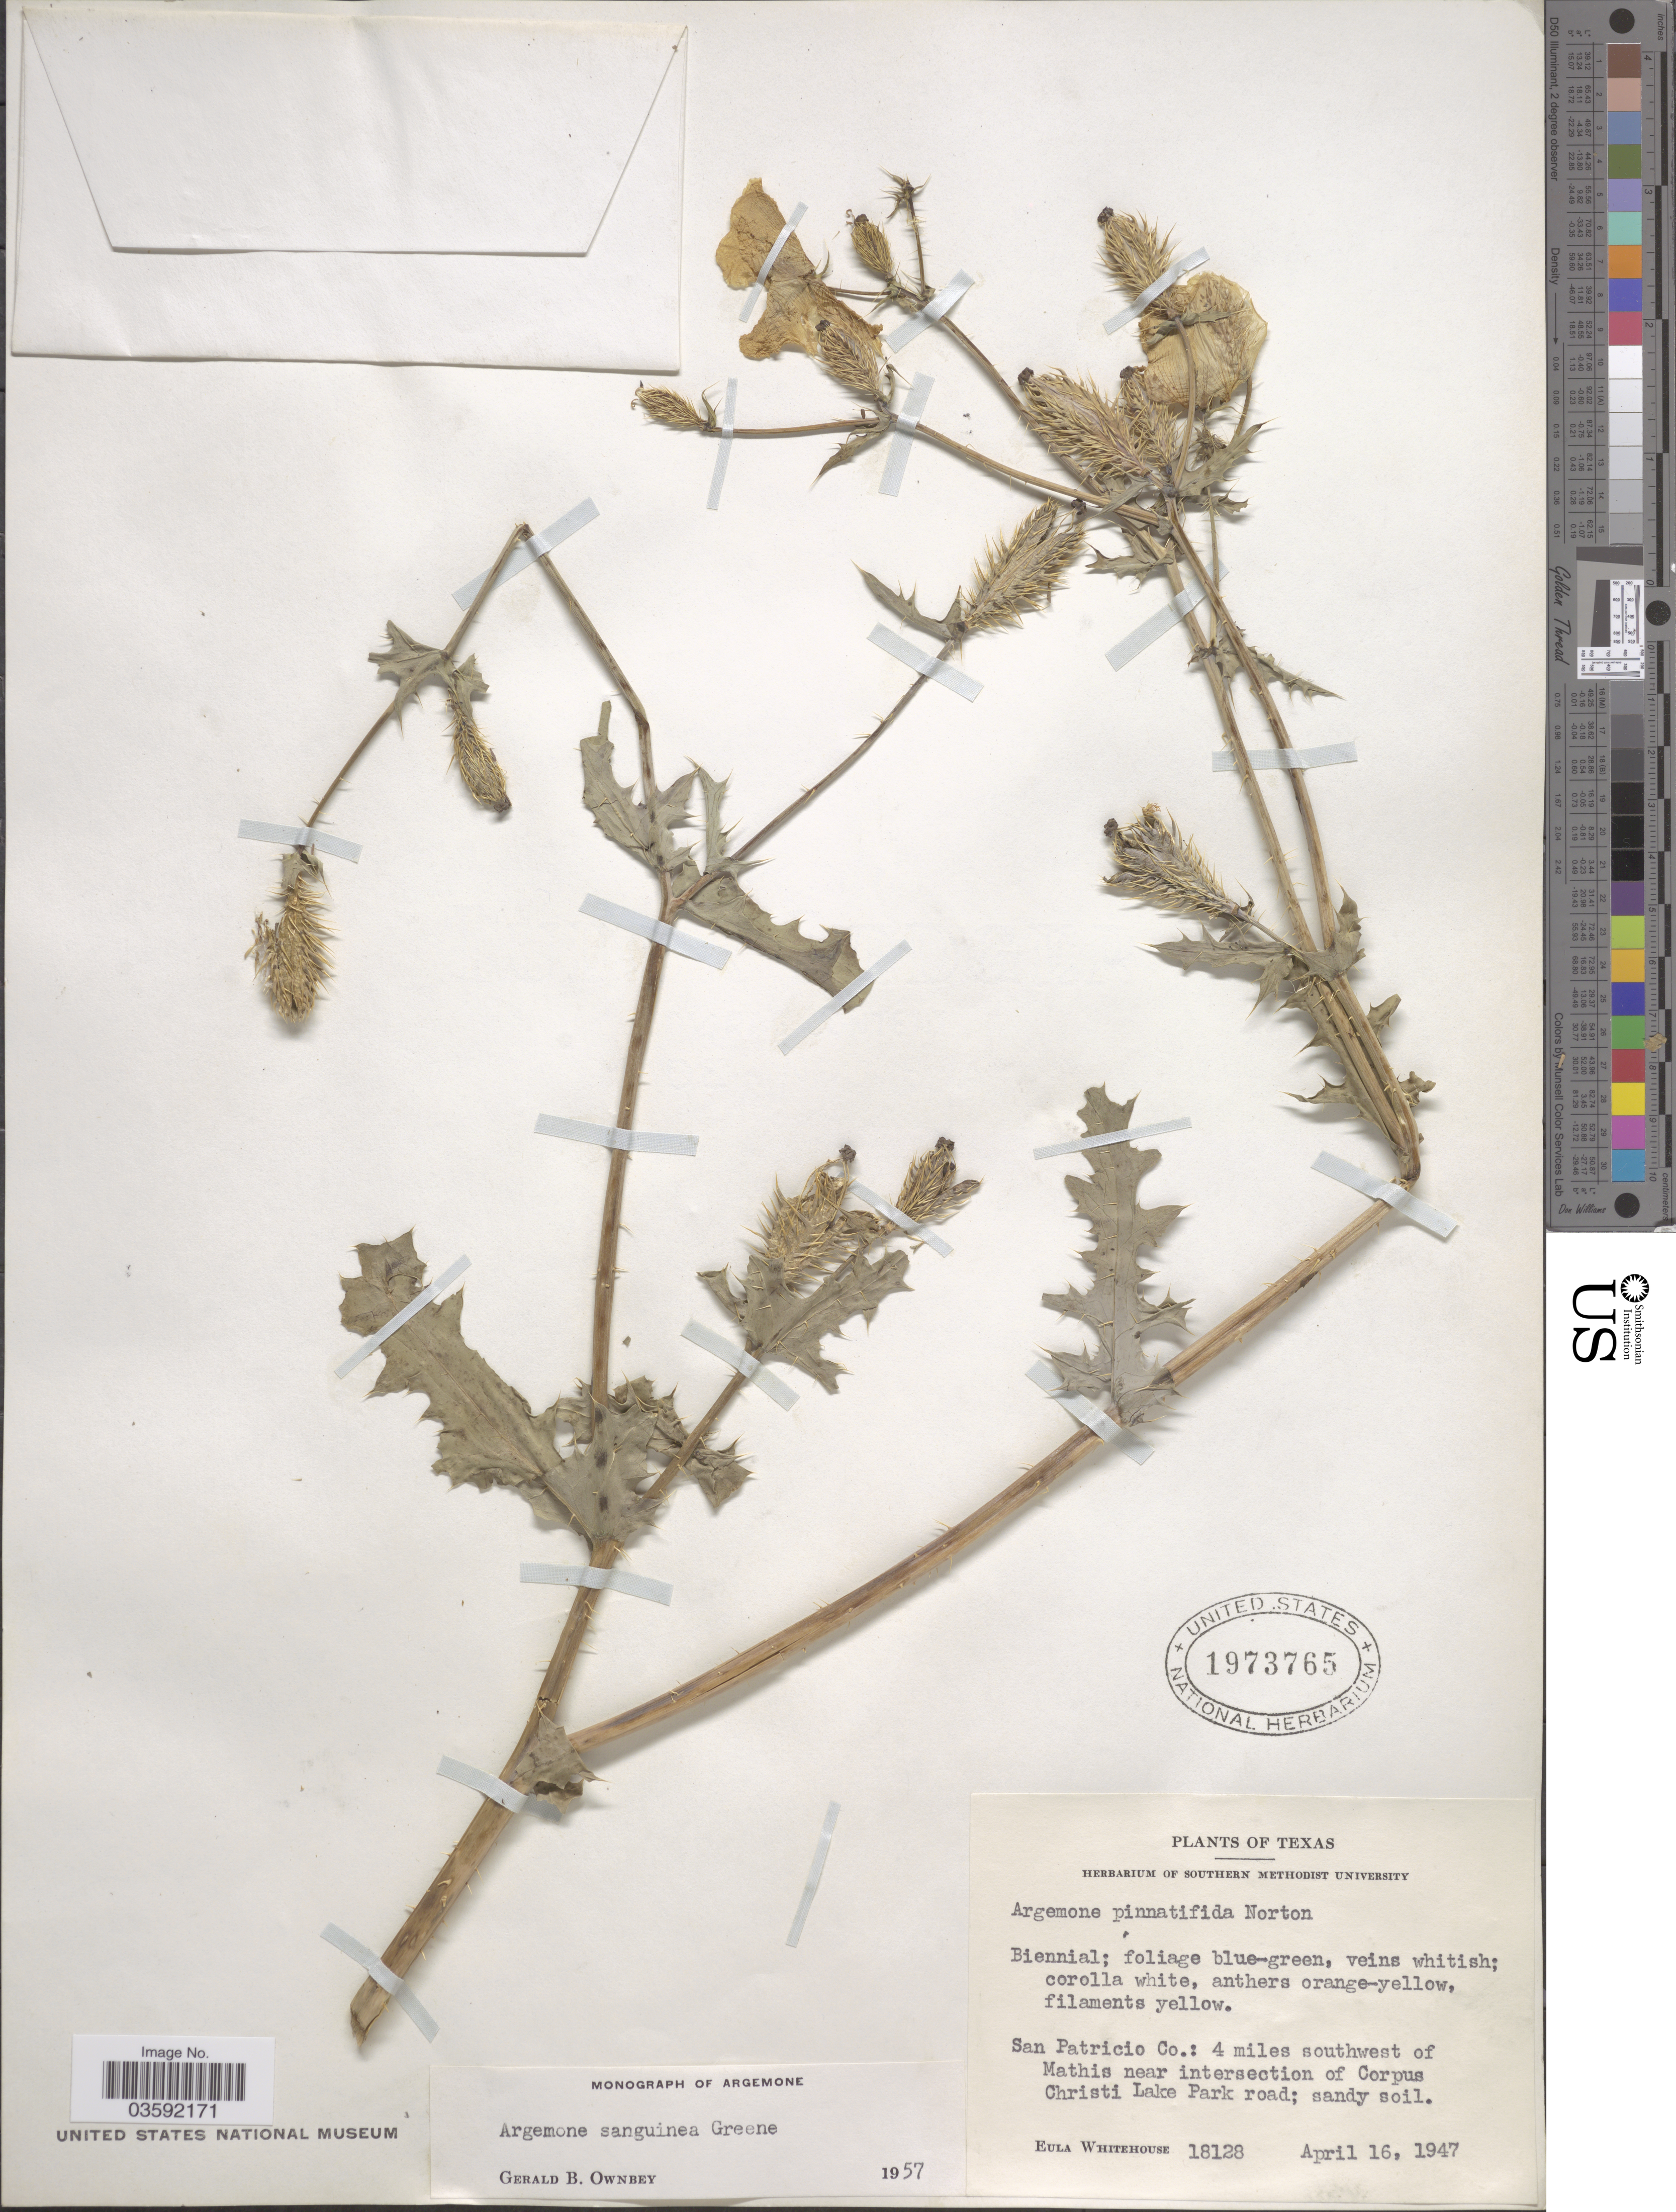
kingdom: Plantae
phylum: Tracheophyta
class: Magnoliopsida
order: Ranunculales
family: Papaveraceae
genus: Argemone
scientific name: Argemone sanguinea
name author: Greene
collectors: E. Whitehouse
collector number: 18128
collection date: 1947-04-16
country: United States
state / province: Texas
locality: San Patricio Co.: 4 miles southwest of Mathis near intersection of Corpus Christi Lake Park road.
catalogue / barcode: US 1973765